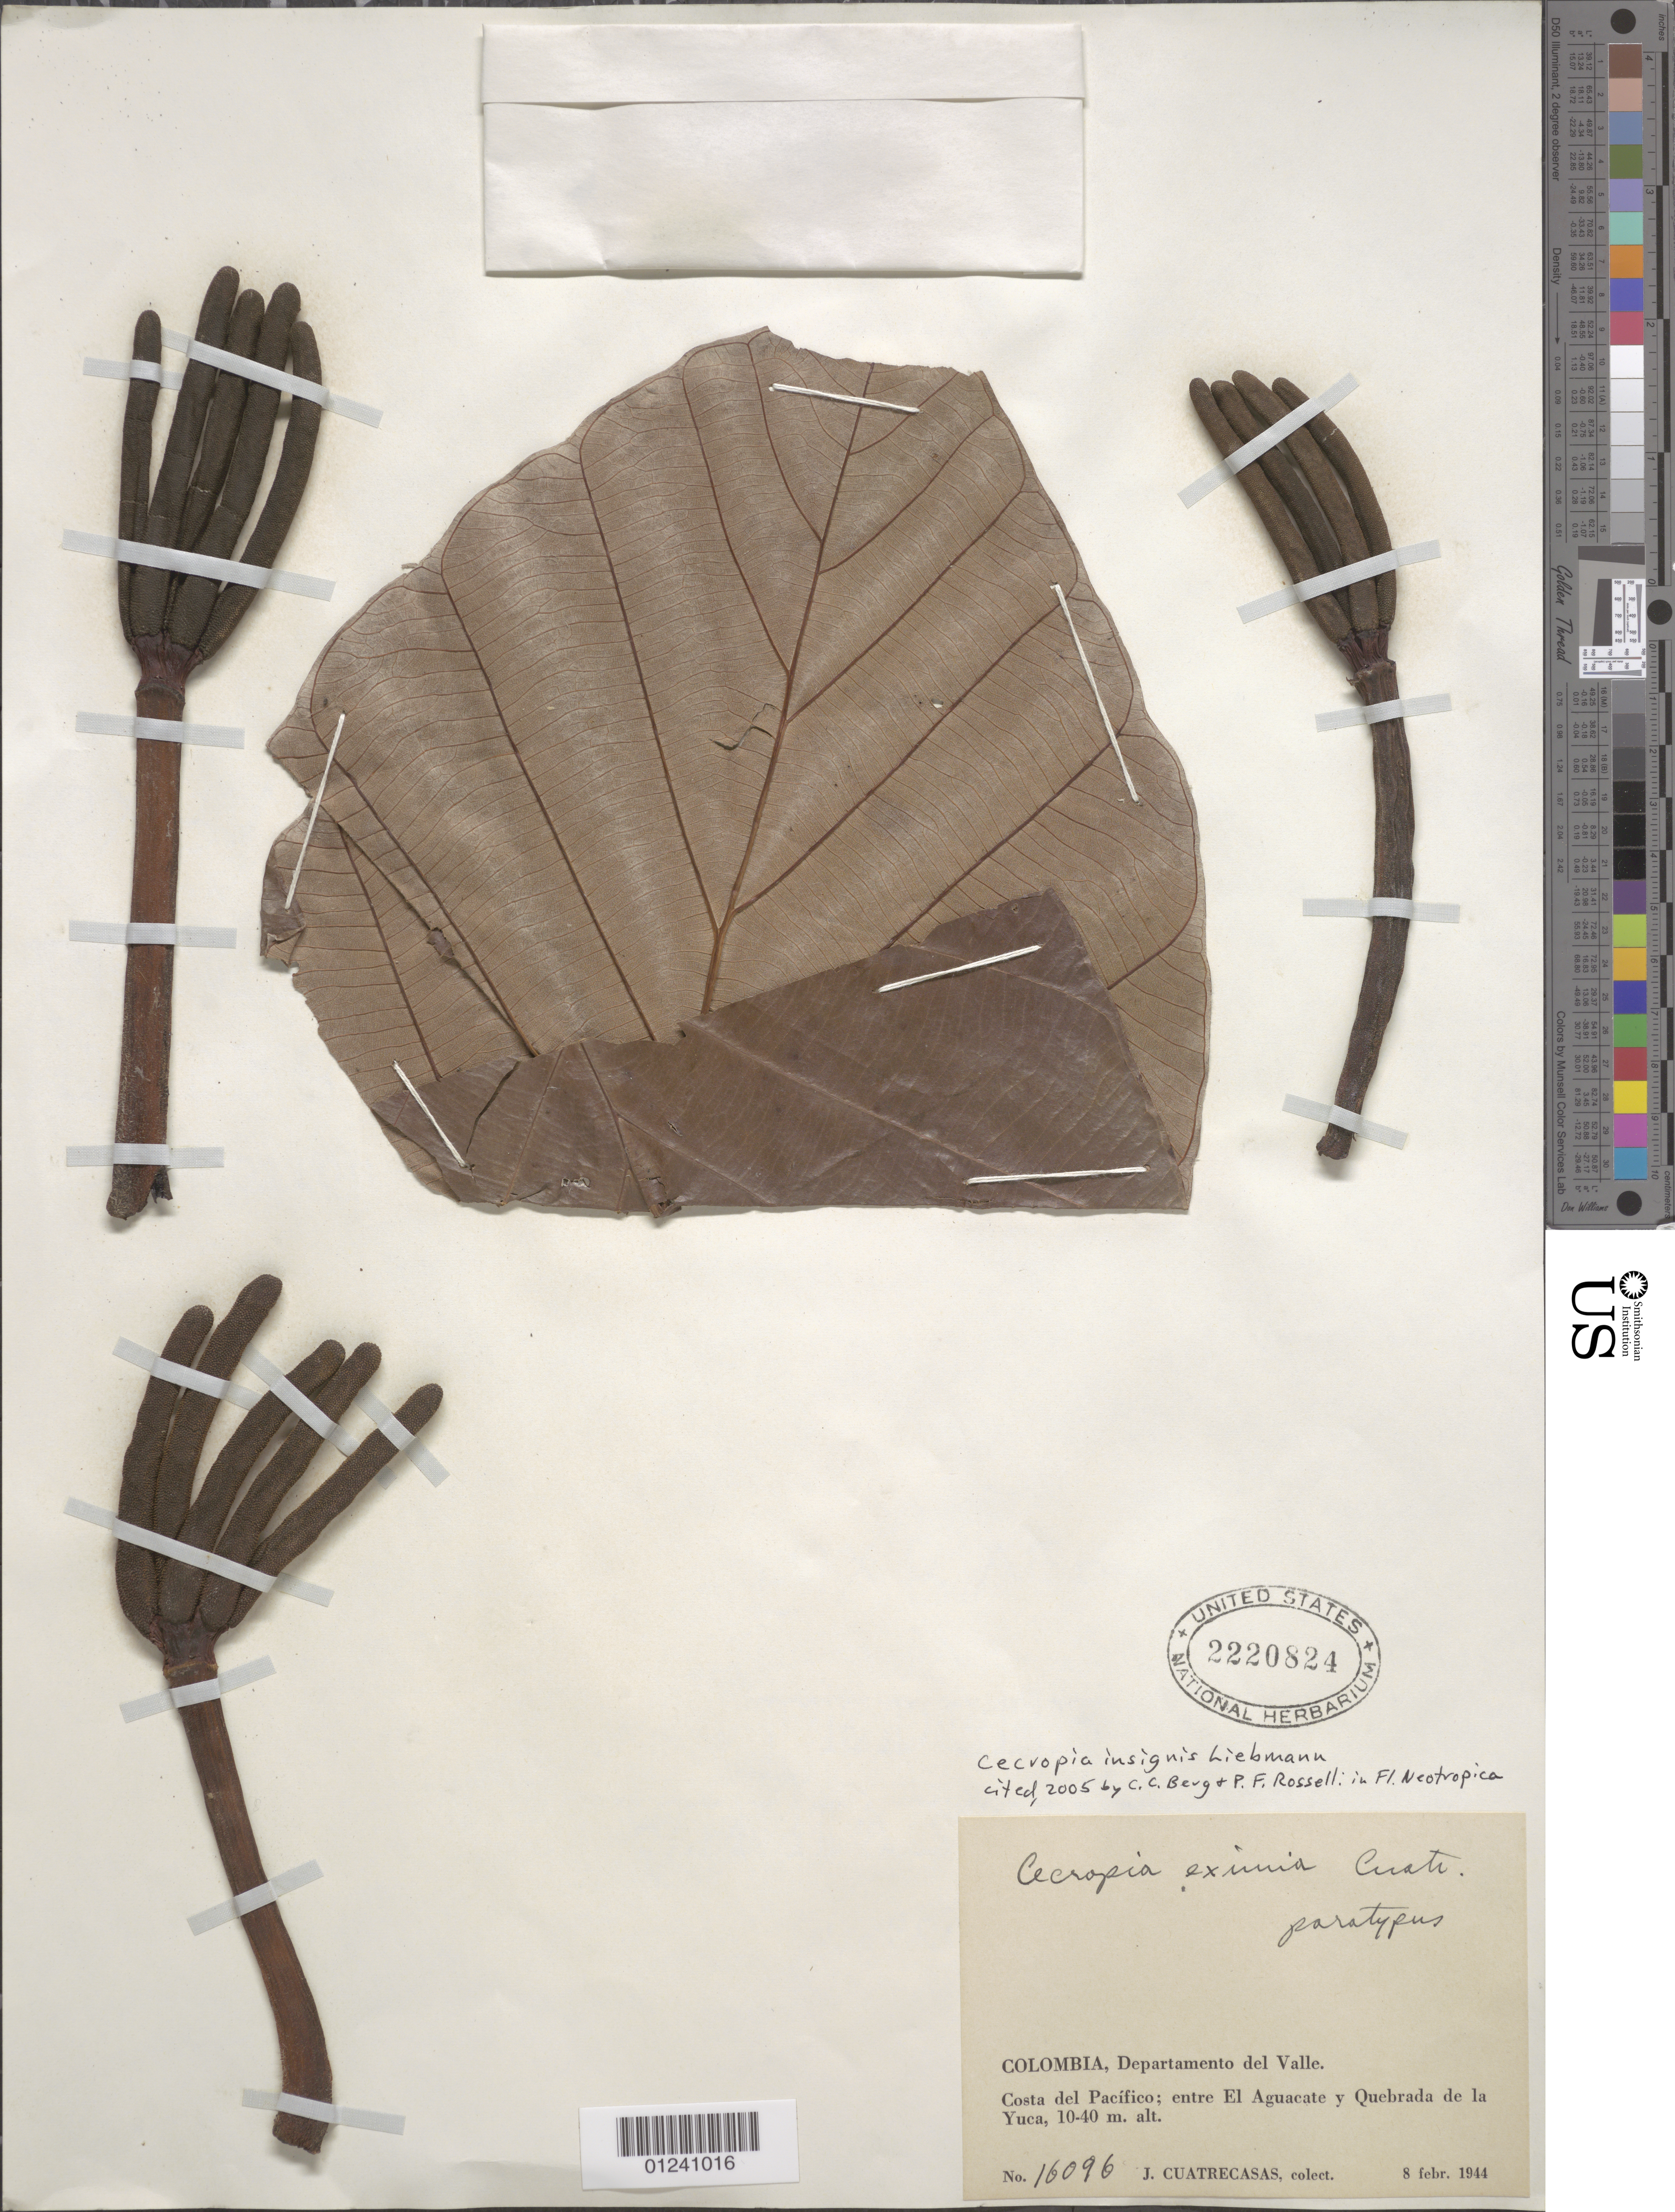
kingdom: Plantae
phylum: Tracheophyta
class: Magnoliopsida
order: Rosales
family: Urticaceae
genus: Cecropia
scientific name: Cecropia insignis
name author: Liebm.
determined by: Cuatrecasas, J.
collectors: J. Cuatrecasas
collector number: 16096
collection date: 1944-02-08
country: Colombia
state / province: Valle del Cauca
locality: Costa del Pacifico; entre El Aguacate y Quebrada de la Yuca.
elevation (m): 10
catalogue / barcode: US 2220824